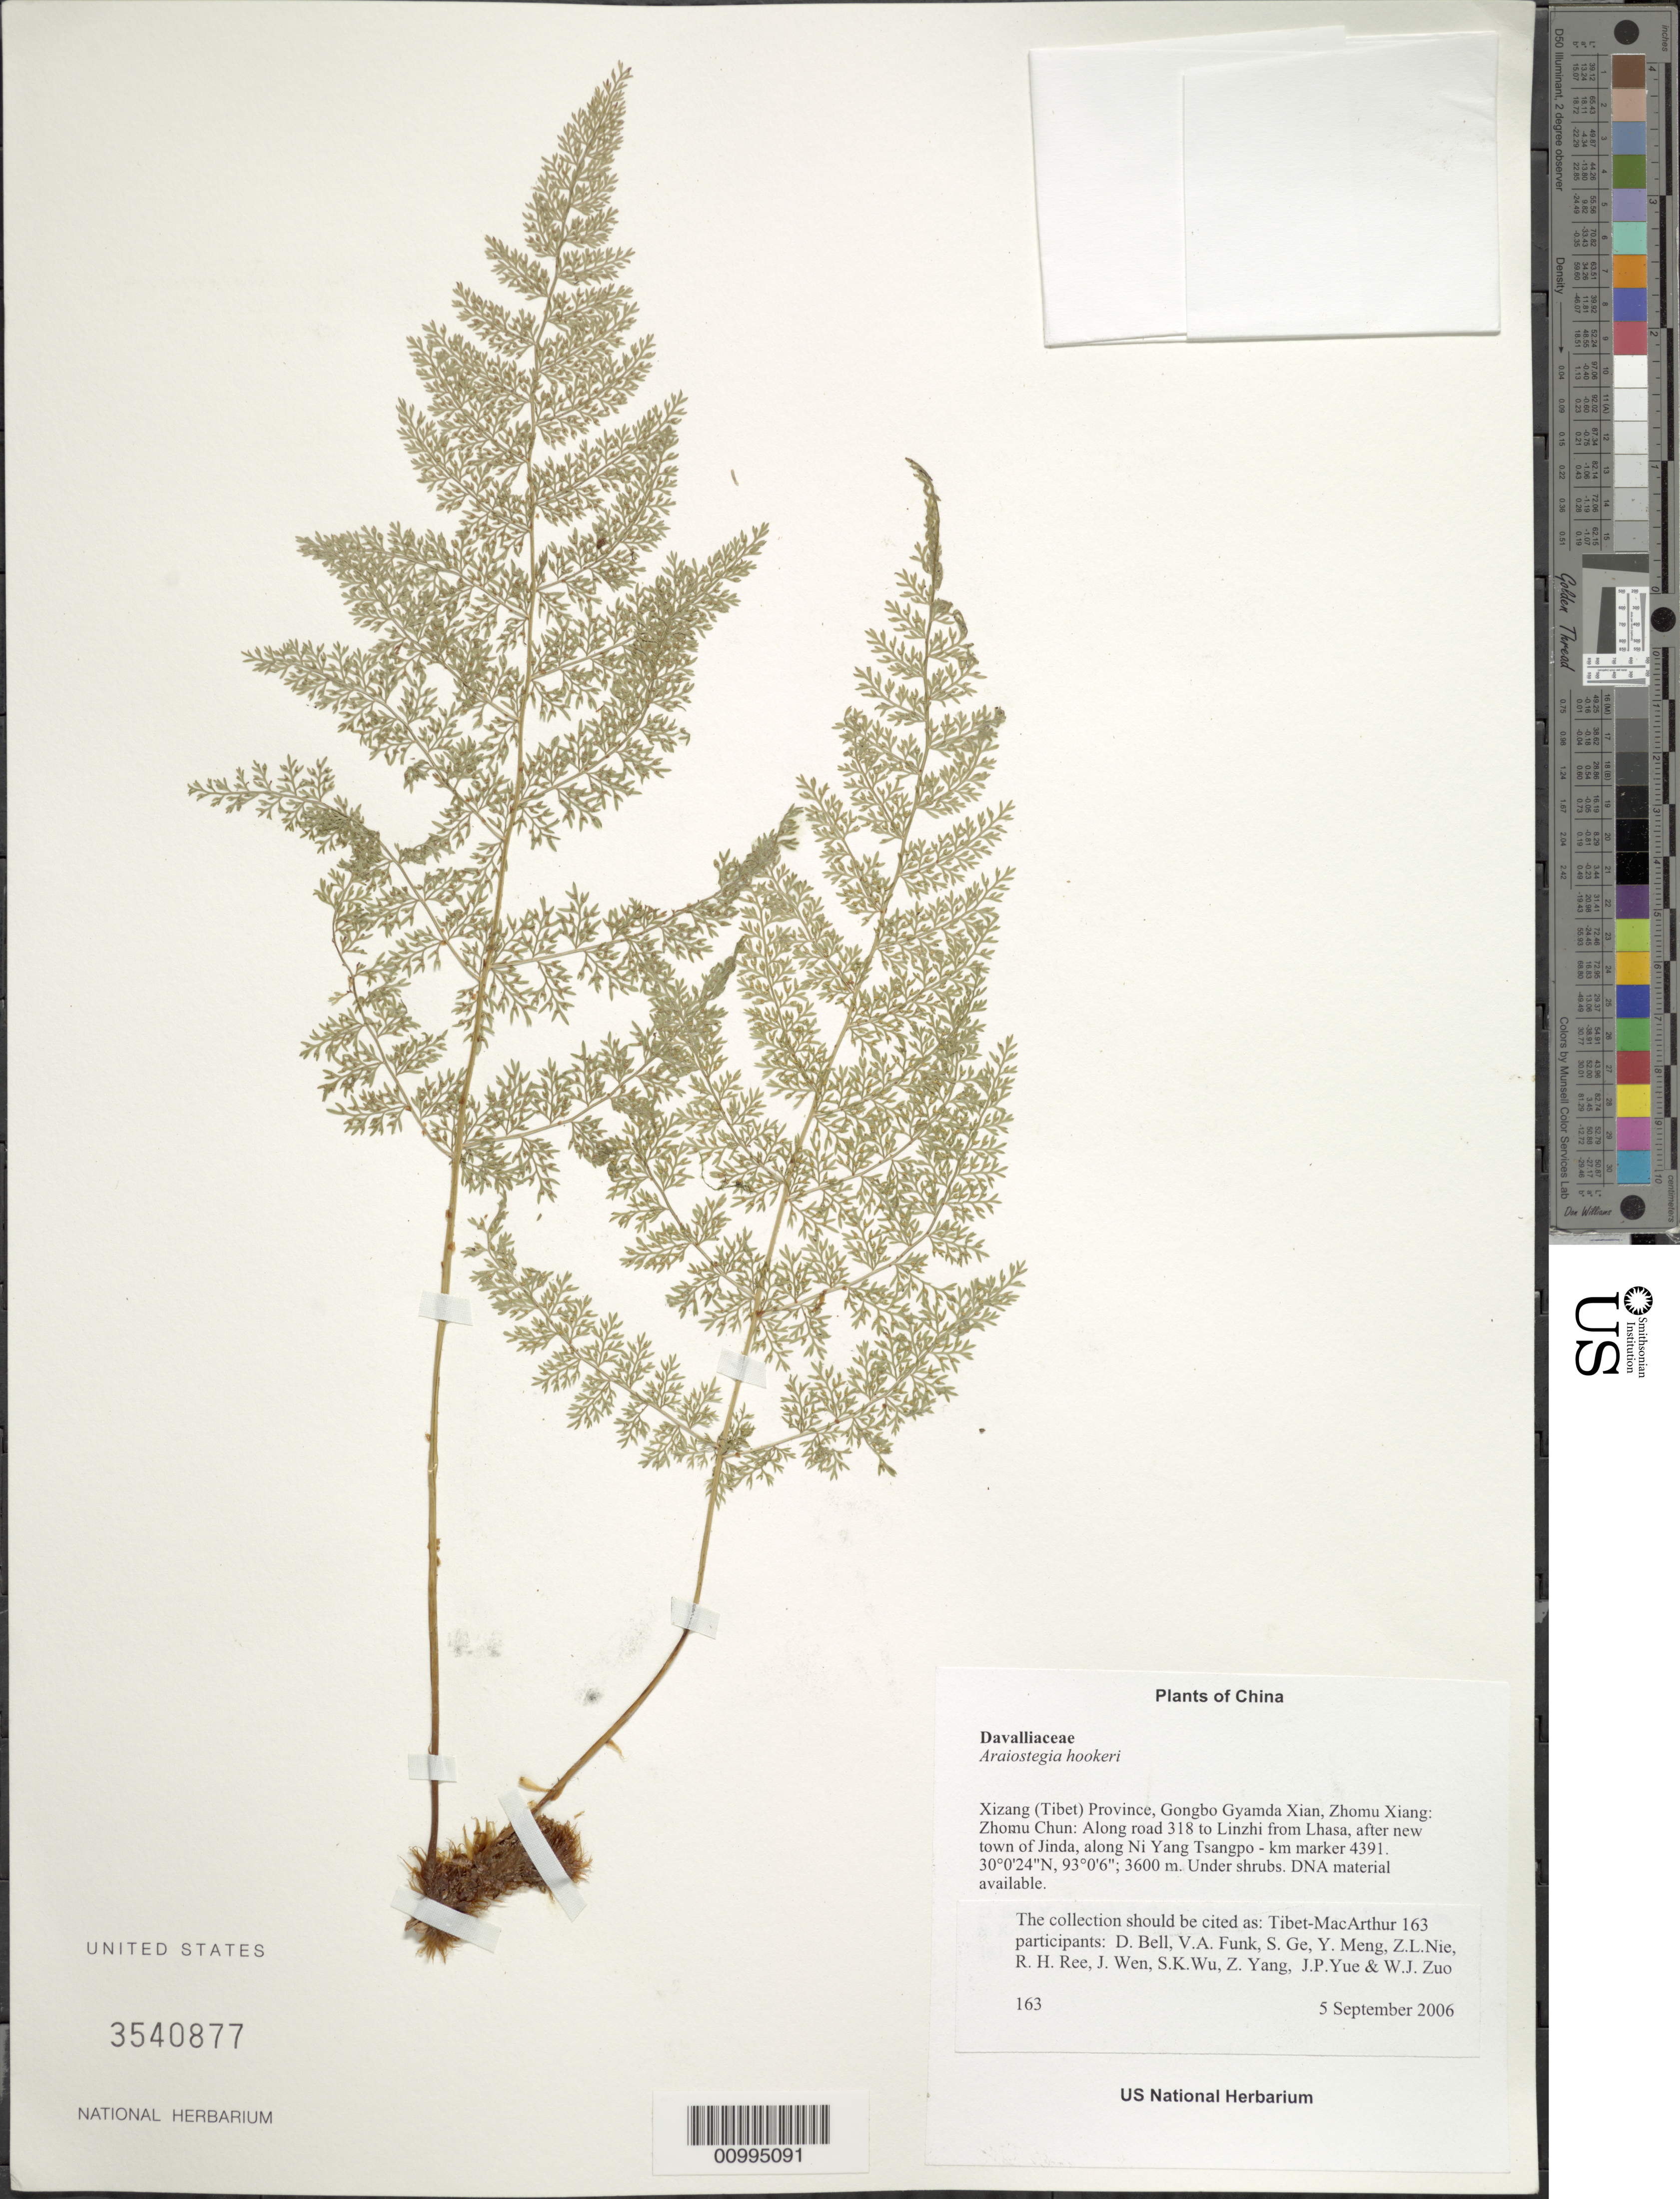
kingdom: Plantae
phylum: Tracheophyta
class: Polypodiopsida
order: Polypodiales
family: Davalliaceae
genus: Araiostegiella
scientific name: Araiostegiella hookeri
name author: (Bedd.) X.C. Zhang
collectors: Tibet-MacArthur, D. A. Bell, V. Funk, S. Ge, Y. Meng, Z. Nie, R. Ree, J. Wen, S. K. Wu, Z. Yang, J. Yue & W. Zuo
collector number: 163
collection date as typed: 05 Sep 2006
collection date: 2006-09-05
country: China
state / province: Xizang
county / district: Gongbo Gyamda Xian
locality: Zhomu Xiang: Zhomu Chun. Along road 318 to Linzhi from Lhasa, after new town of Jinda, along Ni Yang Tsangpo - km marker 4391.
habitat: Slope with Quercus, Salix, and Berberis, edges of thickets, and disturbed areas beside road. Under shrubs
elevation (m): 3600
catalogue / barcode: US 3540877